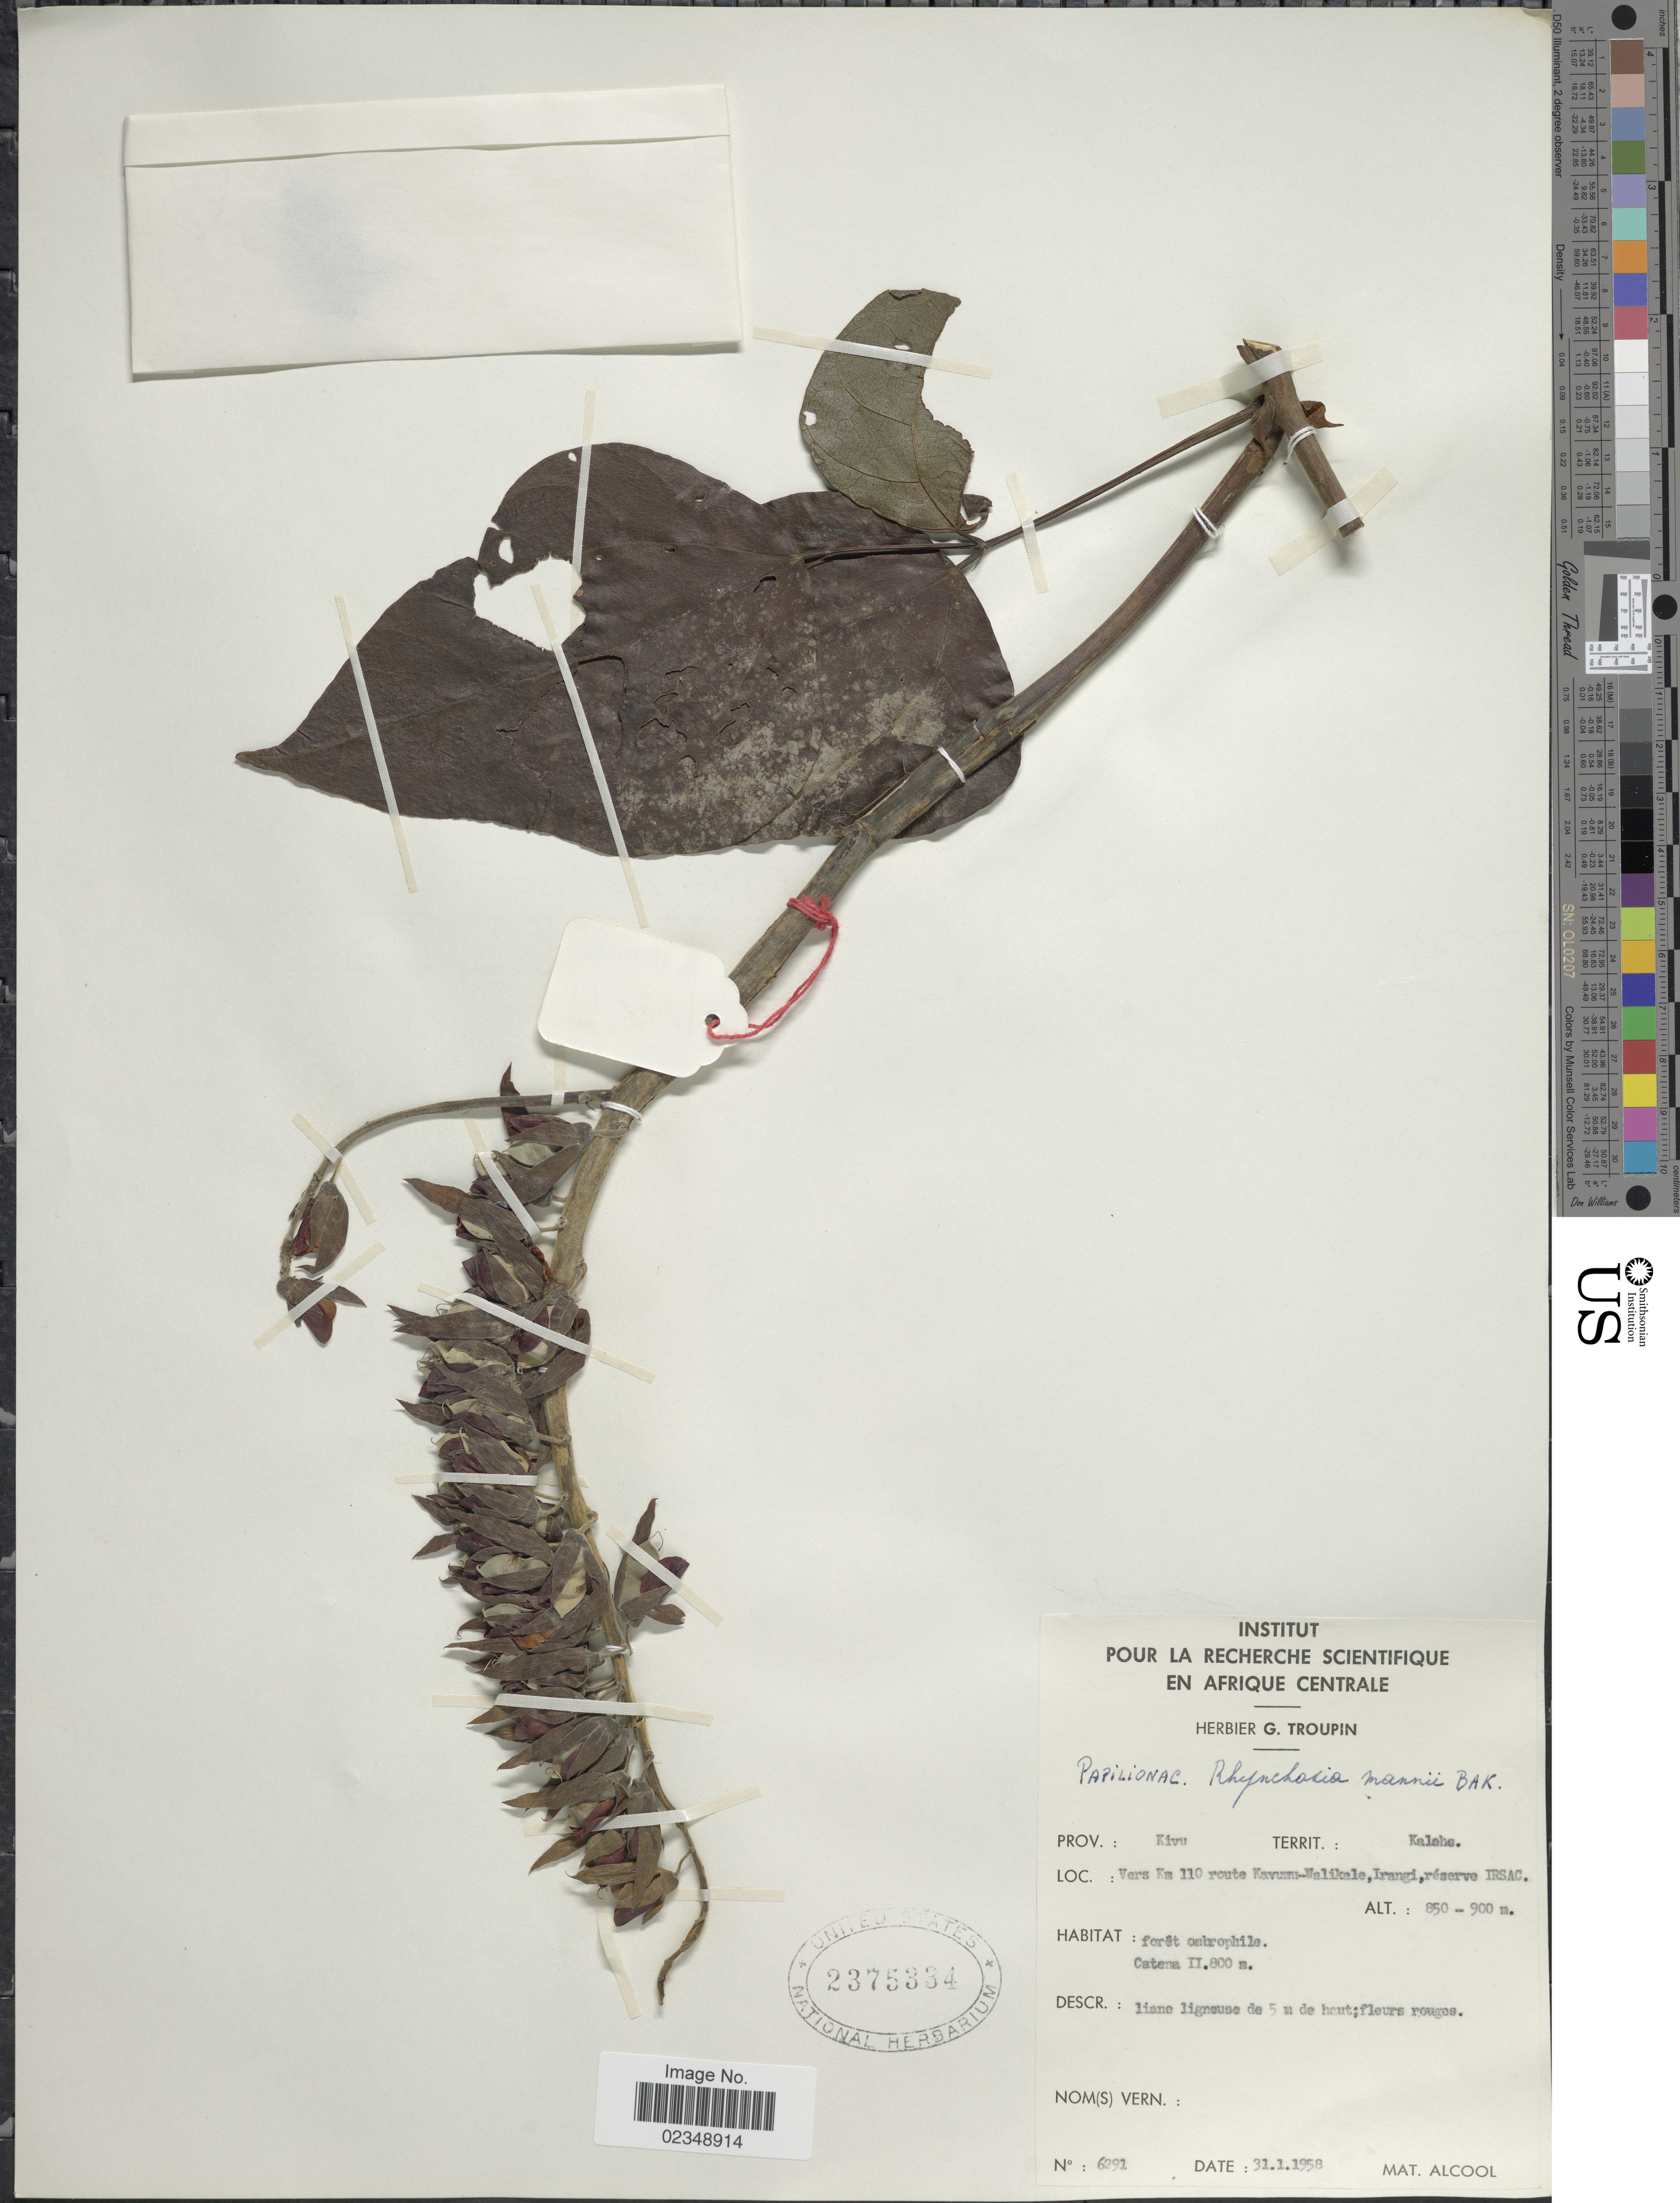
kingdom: Plantae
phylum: Tracheophyta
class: Magnoliopsida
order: Fabales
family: Fabaceae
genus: Rhynchosia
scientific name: Rhynchosia mannii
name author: Baker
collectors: ex herb. G. Troupin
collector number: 6291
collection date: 1958-01-31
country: Congo, Democratic Republic of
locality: Prov.: Kivu. Territ.: Kalehe. Vers Km 110 route Kavumu-Walikale, Irangi, réserve IRSAC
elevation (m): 850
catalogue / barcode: US 2375334